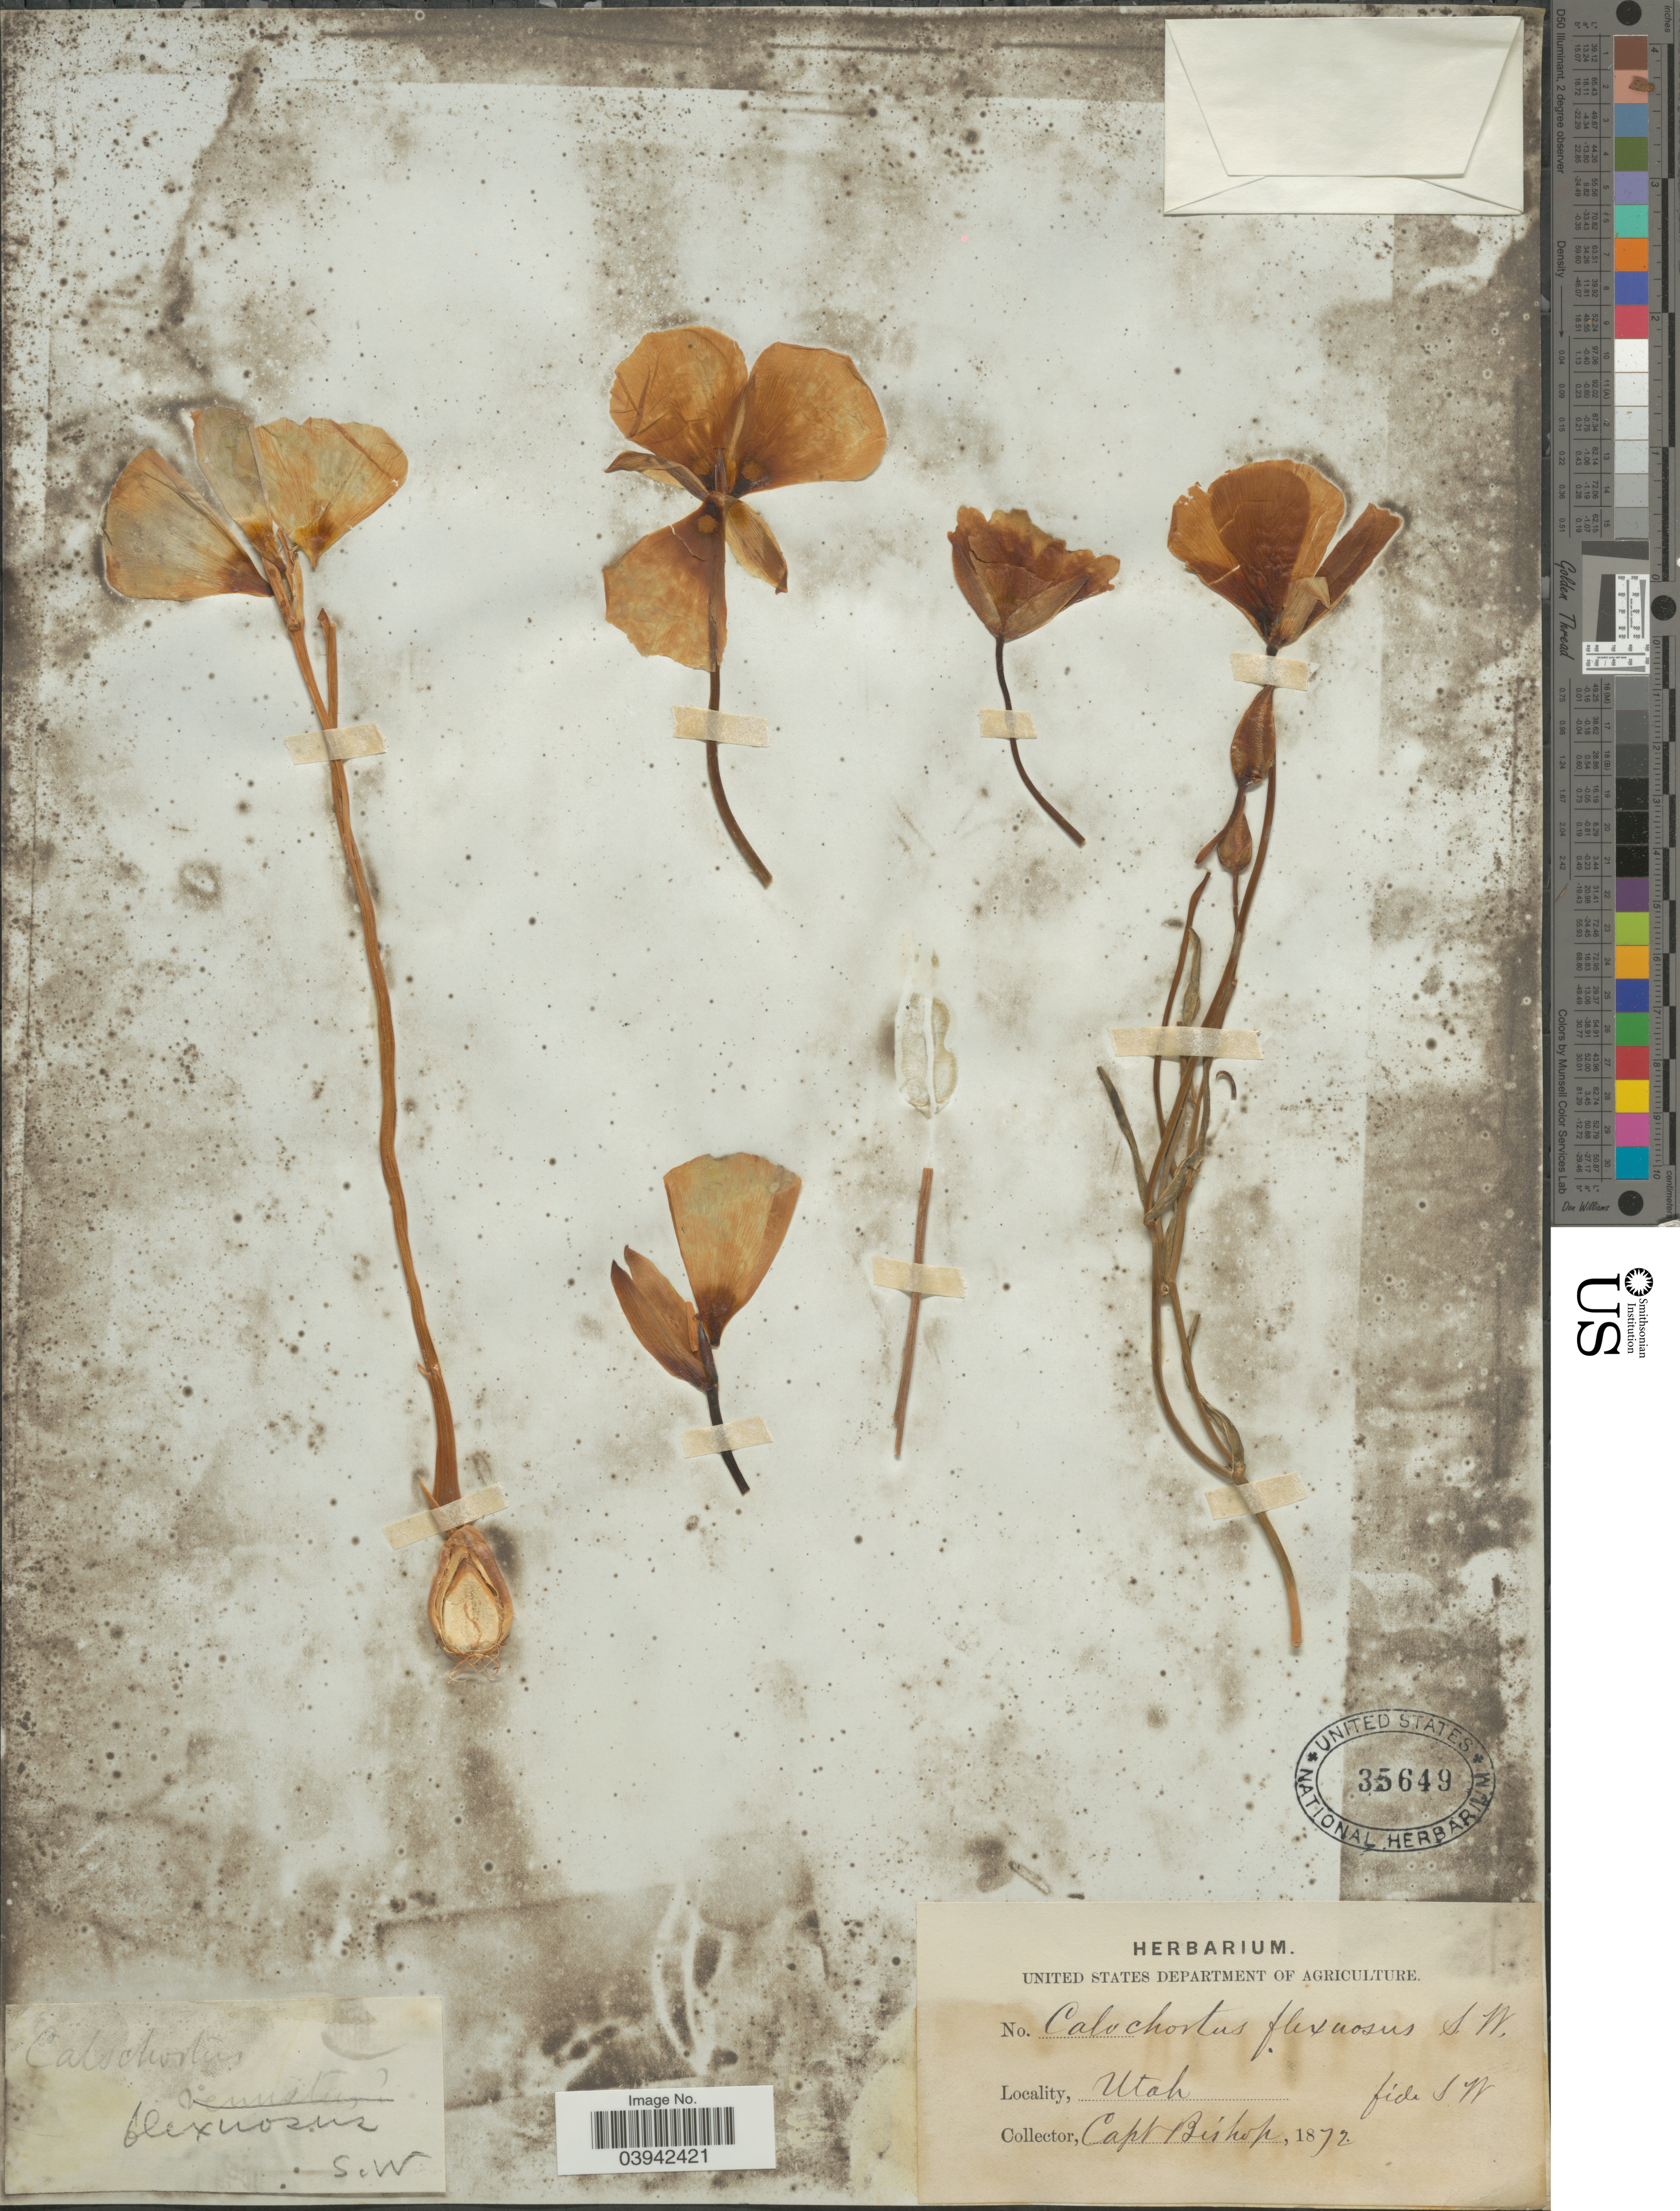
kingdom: Plantae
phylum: Tracheophyta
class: Liliopsida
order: Liliales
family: Liliaceae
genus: Calochortus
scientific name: Calochortus flexuosus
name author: S. Watson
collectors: F. M. Bishop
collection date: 1872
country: United States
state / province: Utah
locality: Fide S.W.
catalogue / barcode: US 35649